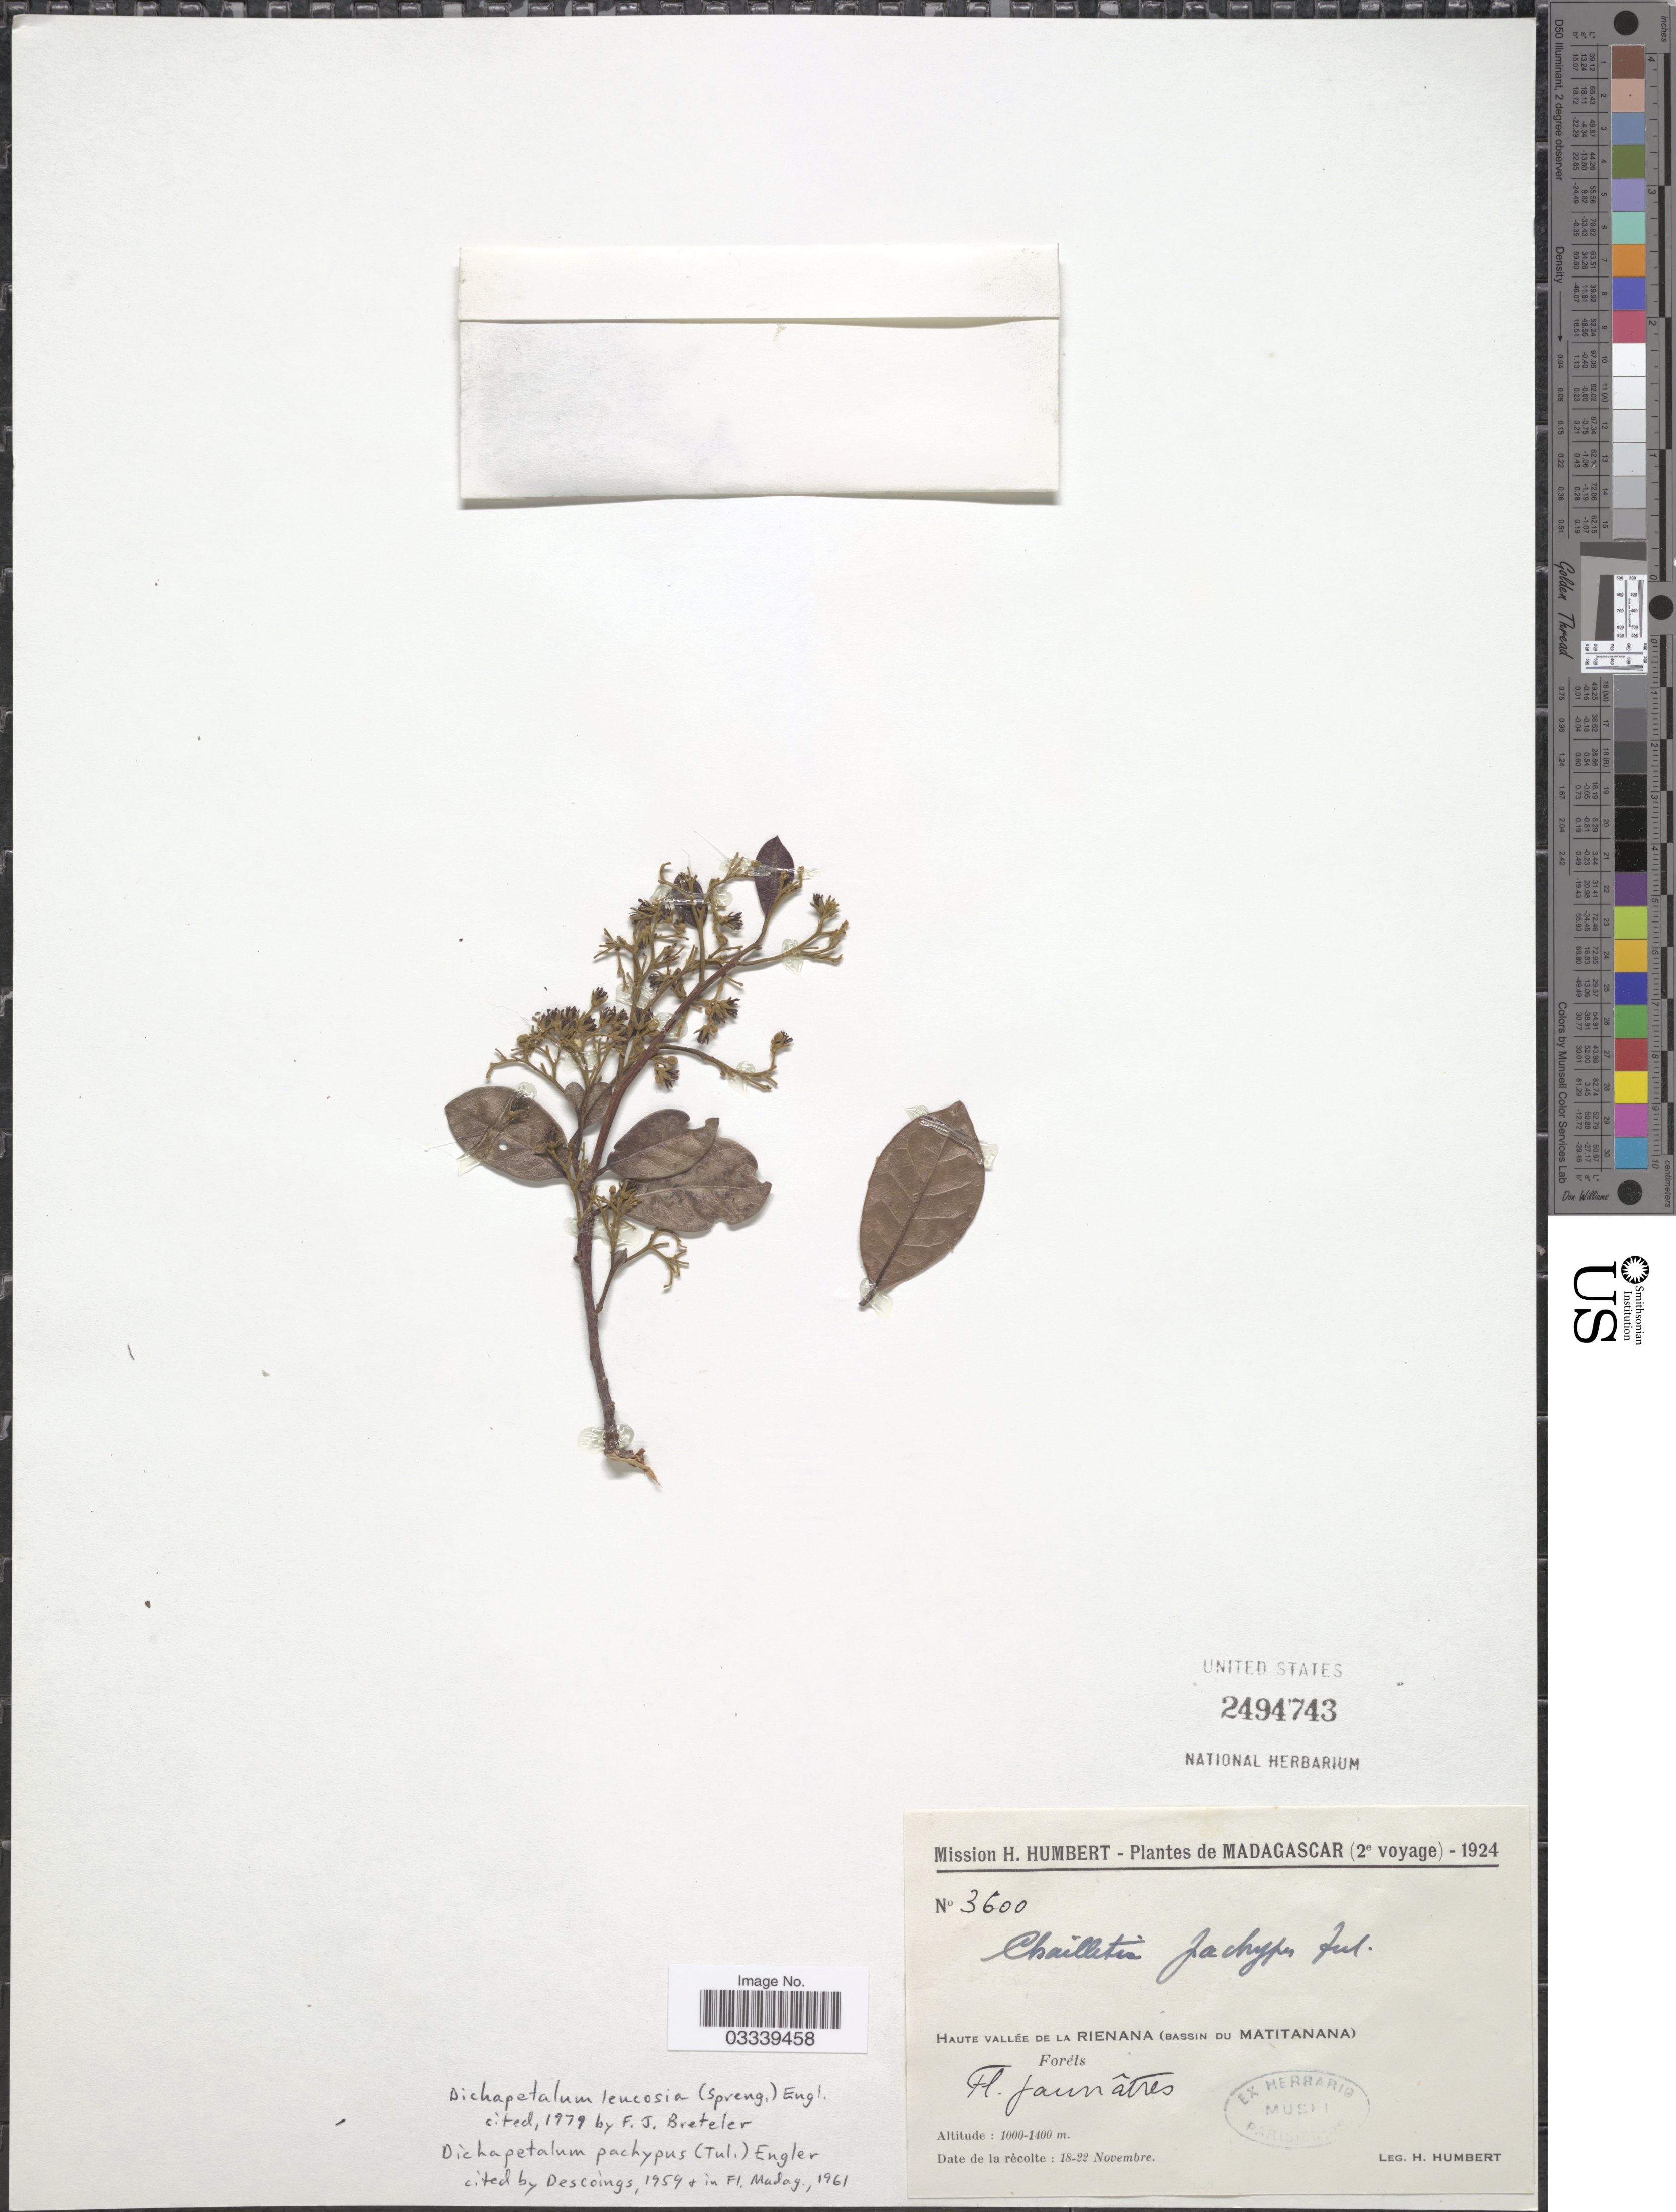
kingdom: Plantae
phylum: Tracheophyta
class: Magnoliopsida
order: Malpighiales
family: Dichapetalaceae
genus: Dichapetalum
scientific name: Dichapetalum leucosia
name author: (Spreng.) Engl.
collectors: H. Humbert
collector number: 3600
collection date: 1924-11-18/1924-11-22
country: Madagascar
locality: Haute vallée de la Rienana (Bassin du Matitanana).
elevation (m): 1000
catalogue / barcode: US 2494743